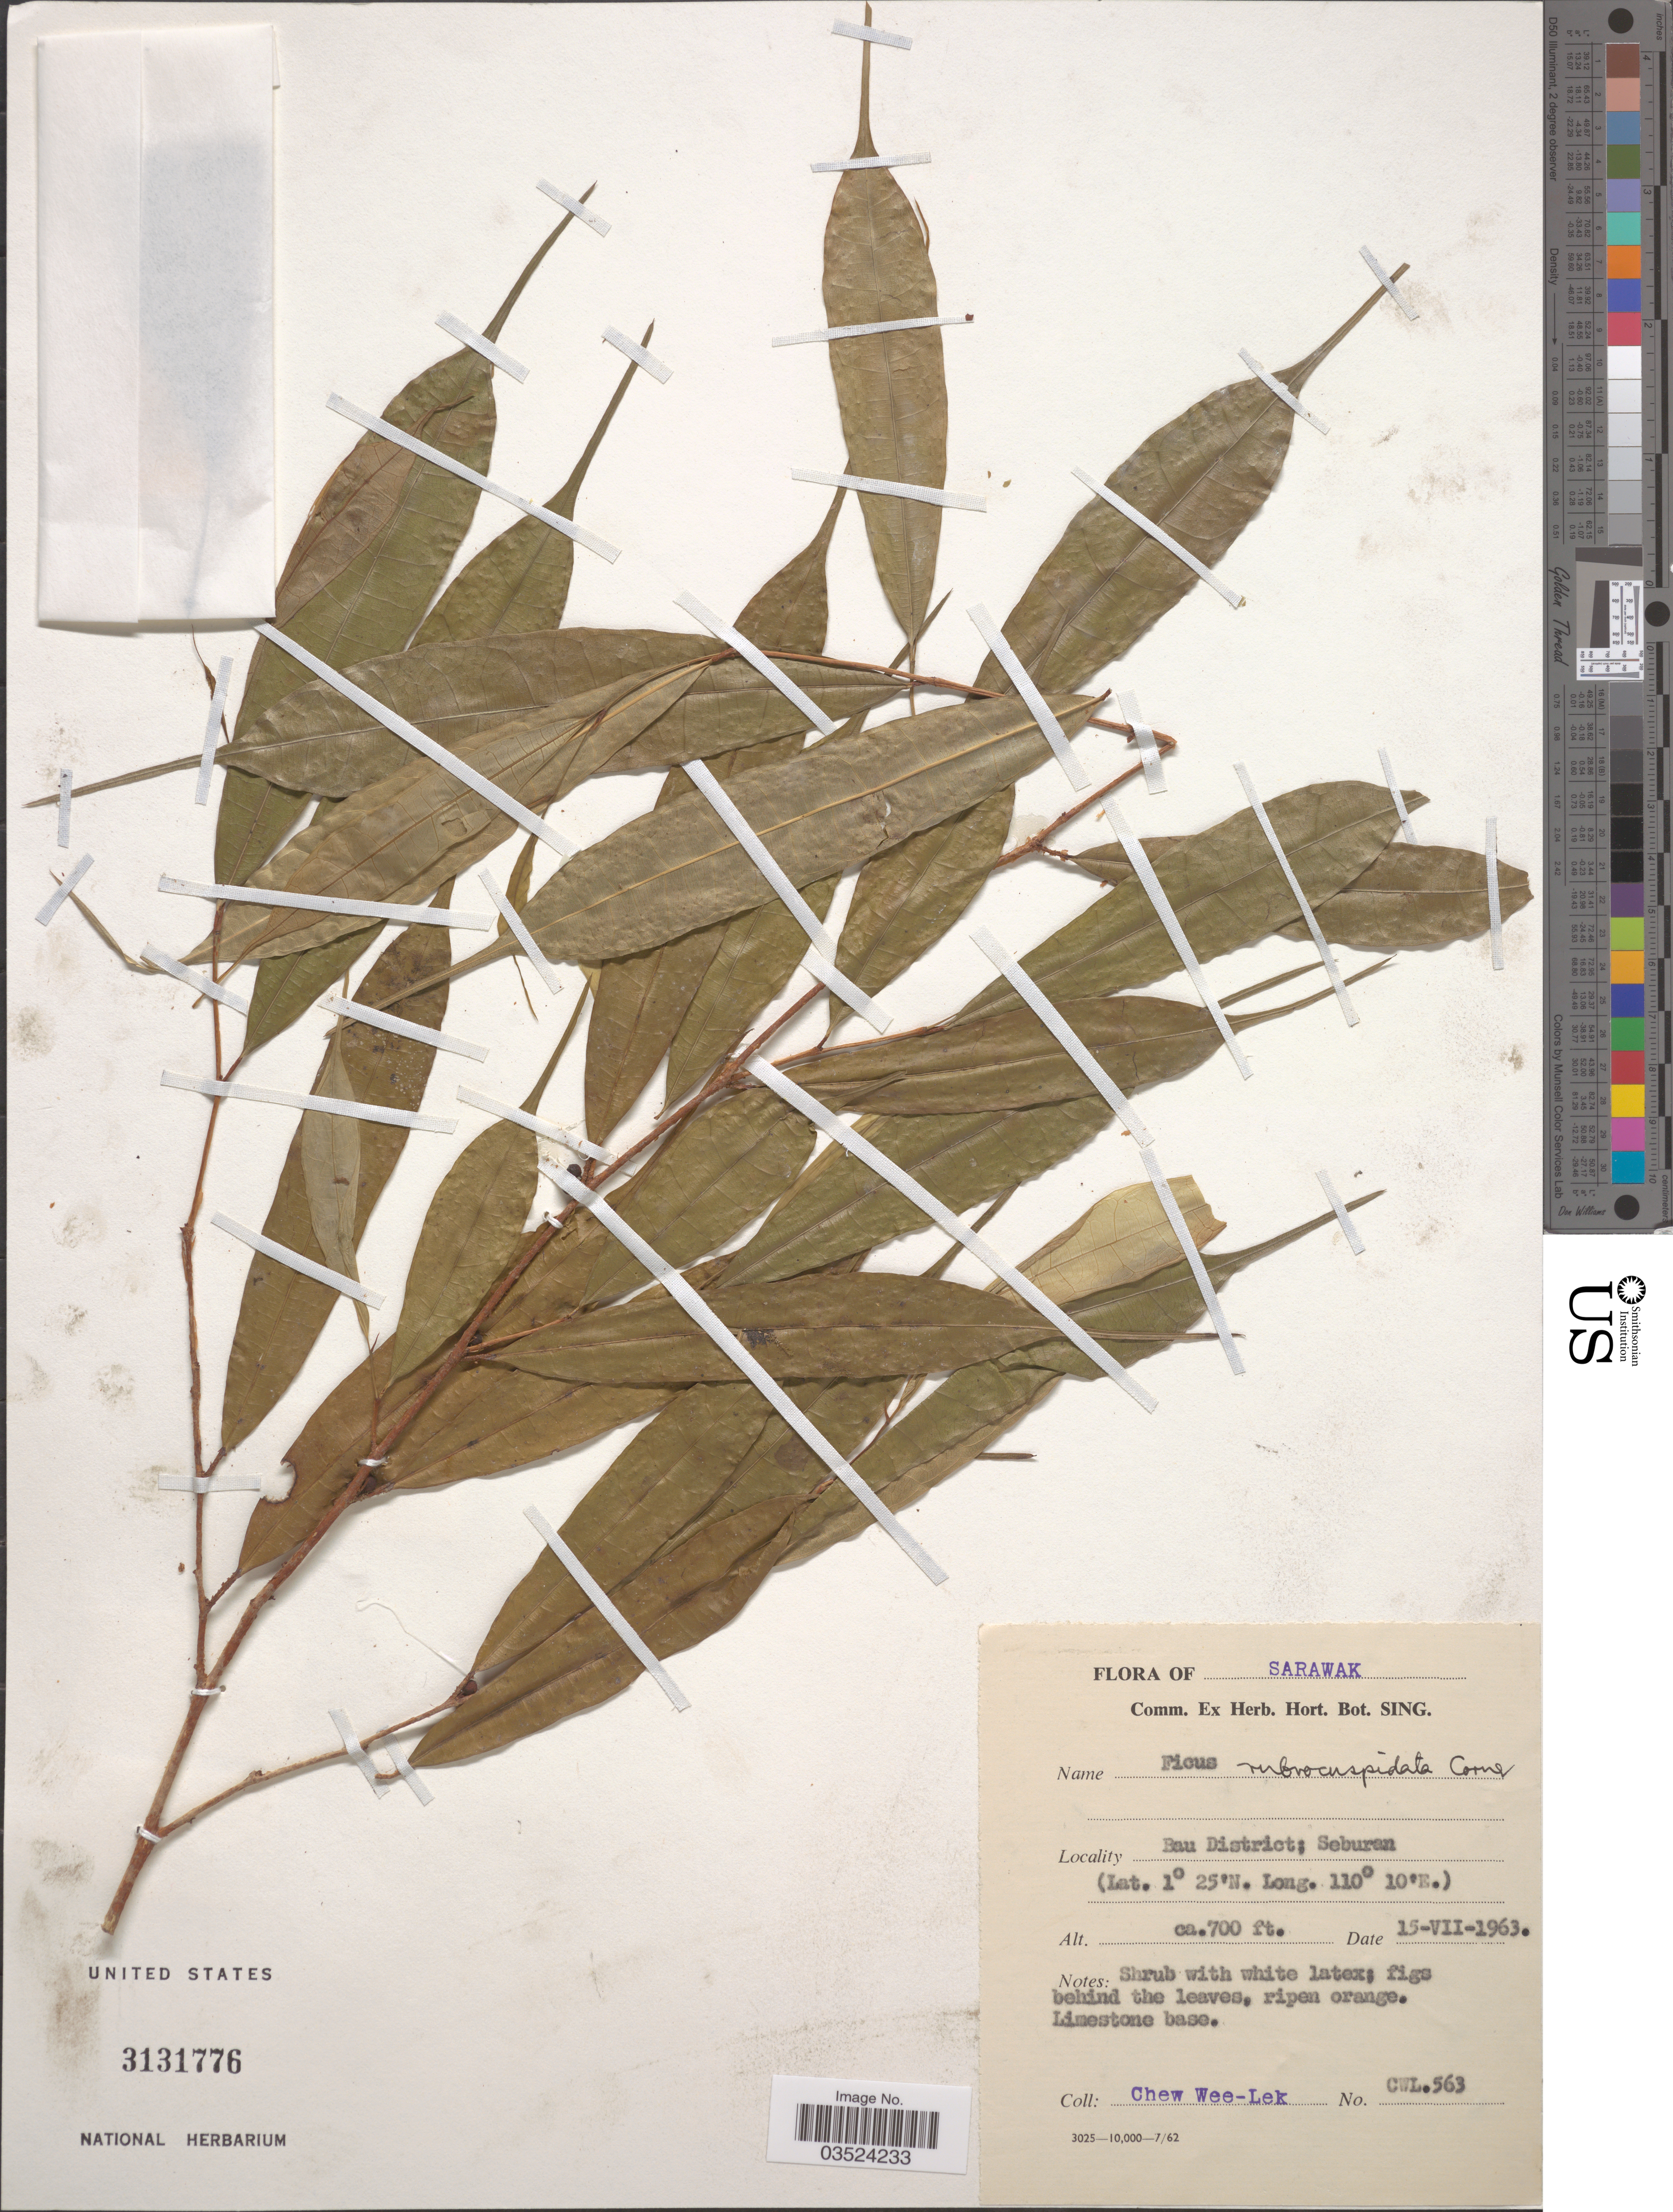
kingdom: Plantae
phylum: Tracheophyta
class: Magnoliopsida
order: Rosales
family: Moraceae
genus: Ficus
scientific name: Ficus rubrocuspidata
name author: Corner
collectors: W. Chew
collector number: CWL 563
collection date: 1963-07-15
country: Malaysia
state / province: Sarawak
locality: Bau District; Seburan.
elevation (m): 213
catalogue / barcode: US 3131776